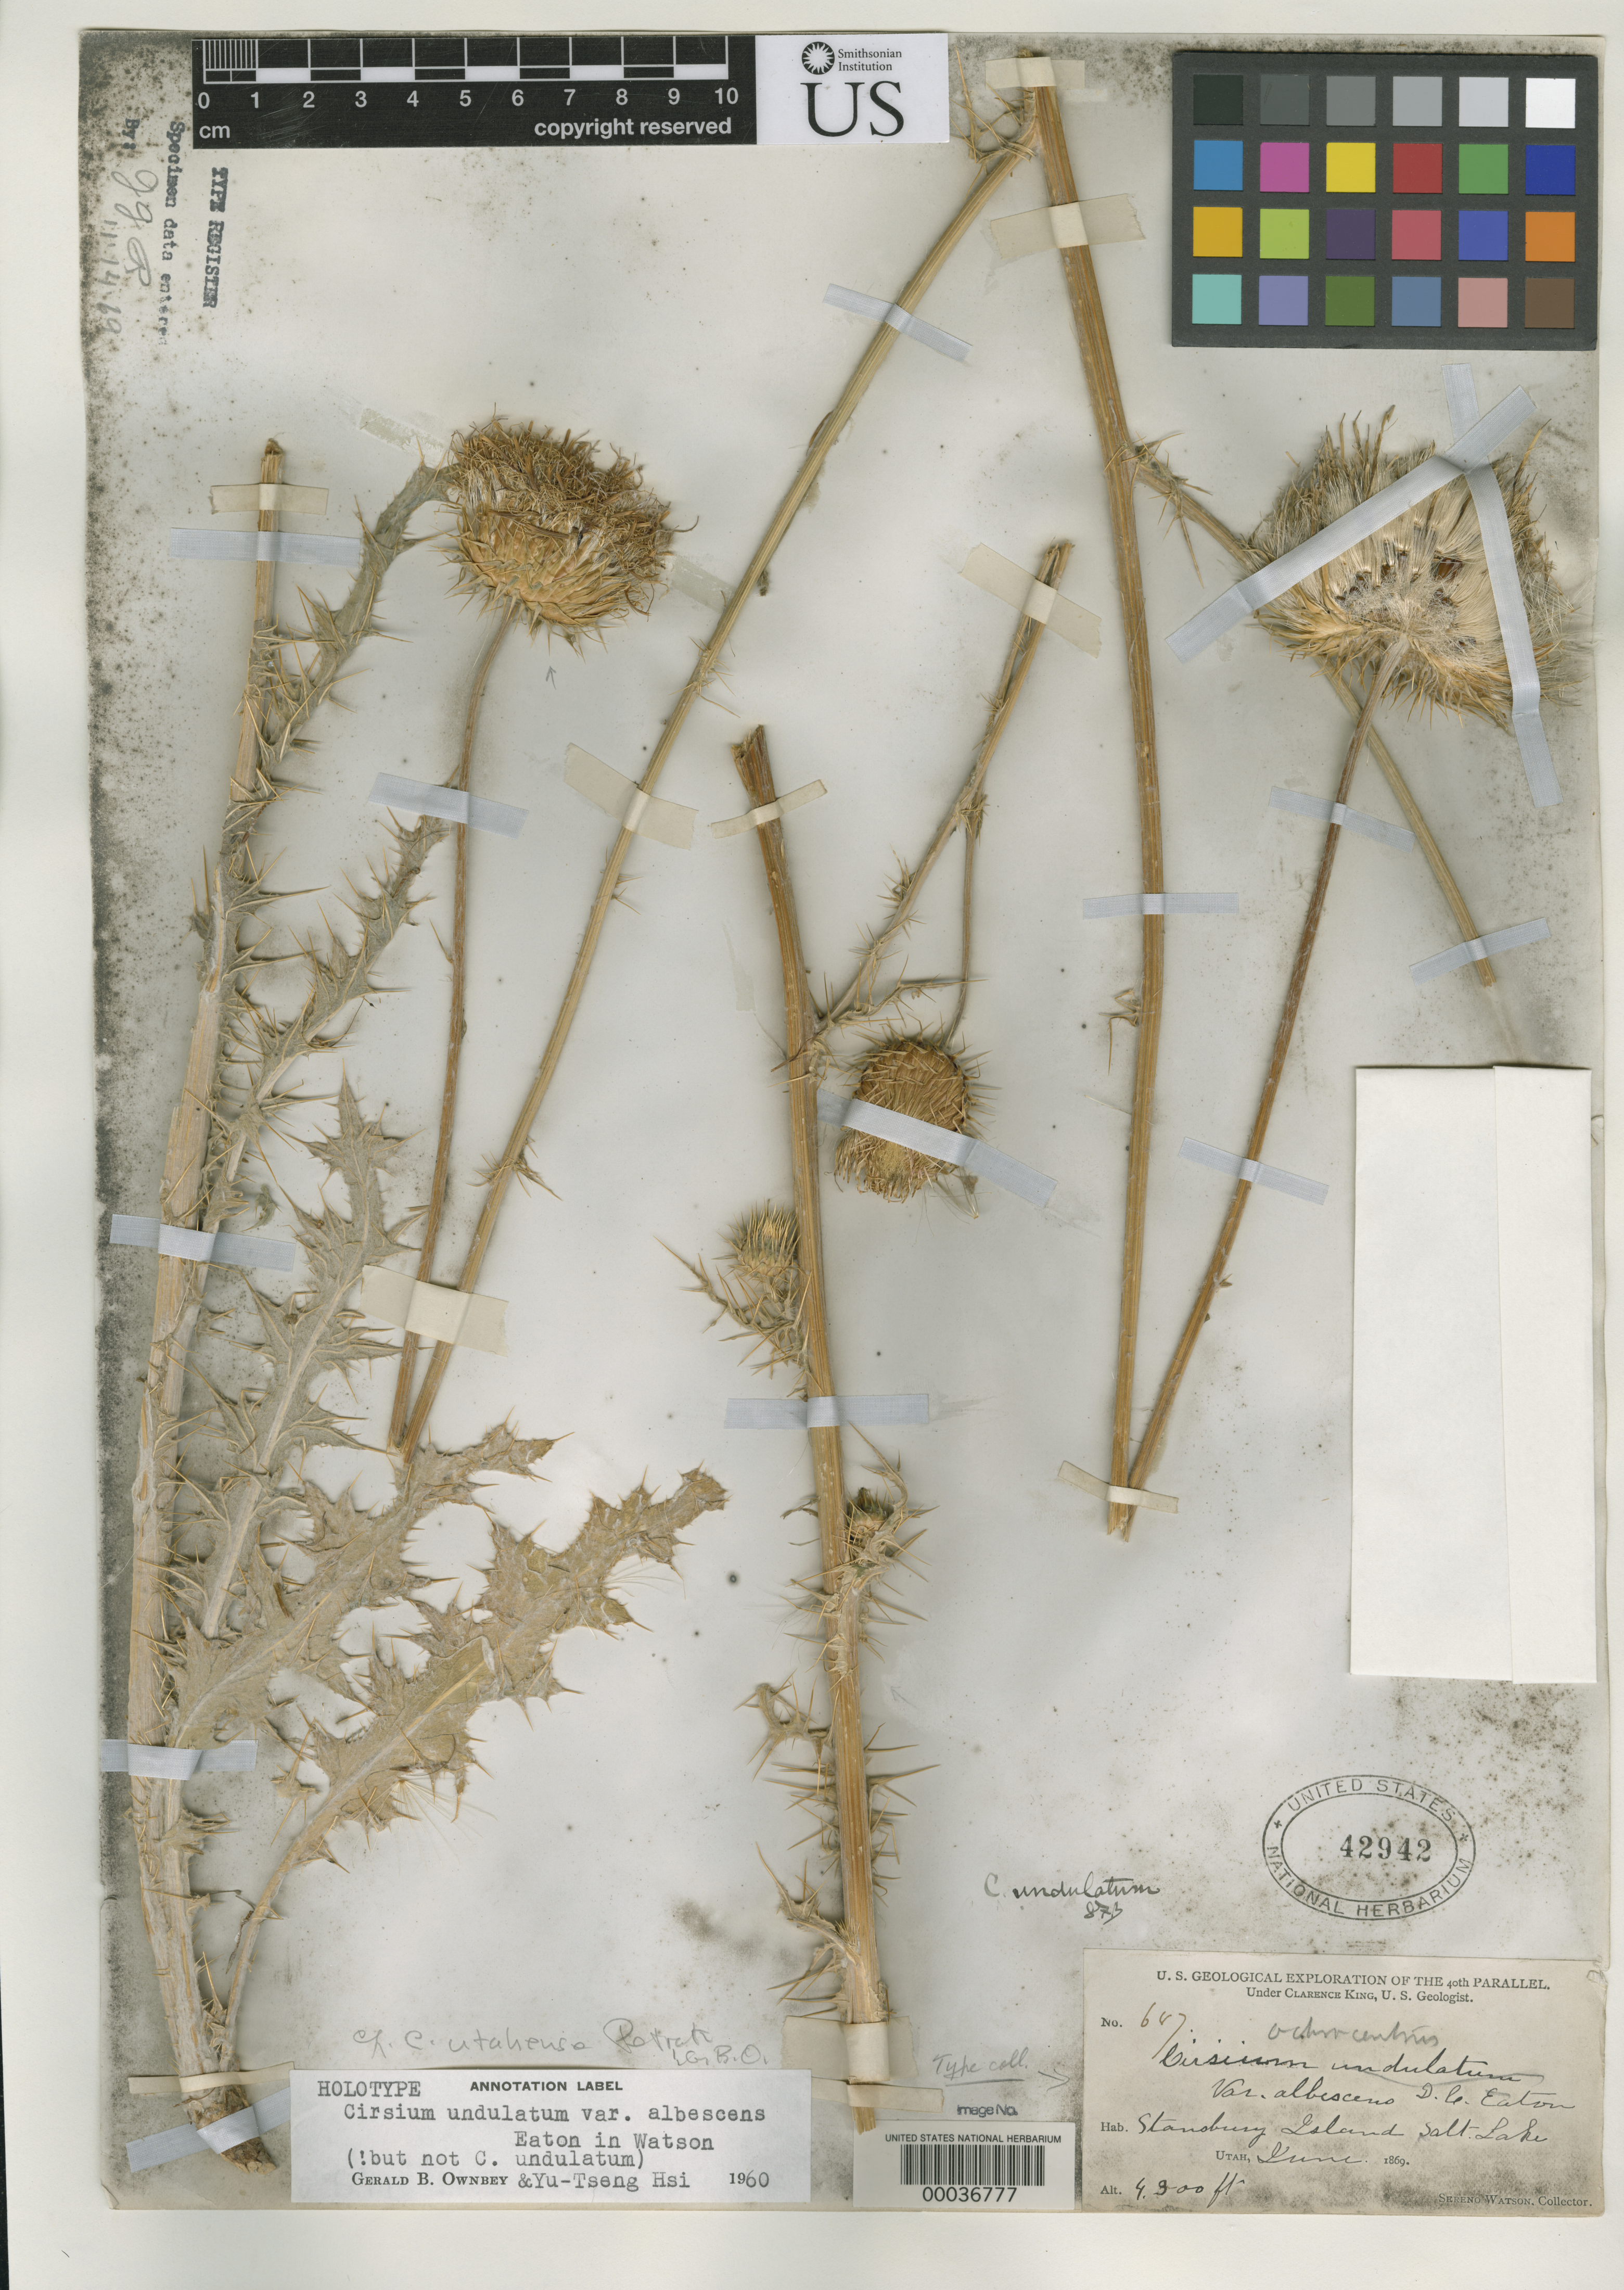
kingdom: Plantae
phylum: Tracheophyta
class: Magnoliopsida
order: Asterales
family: Asteraceae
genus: Cirsium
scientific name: Cirsium undulatum var. albescens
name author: D.C. Eaton in C. King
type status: Isotype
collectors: S. Watson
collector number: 687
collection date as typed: Jun 1869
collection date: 1869-06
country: United States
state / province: Utah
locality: Salt Lake, Standbury Island.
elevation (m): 1311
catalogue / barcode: US 42942